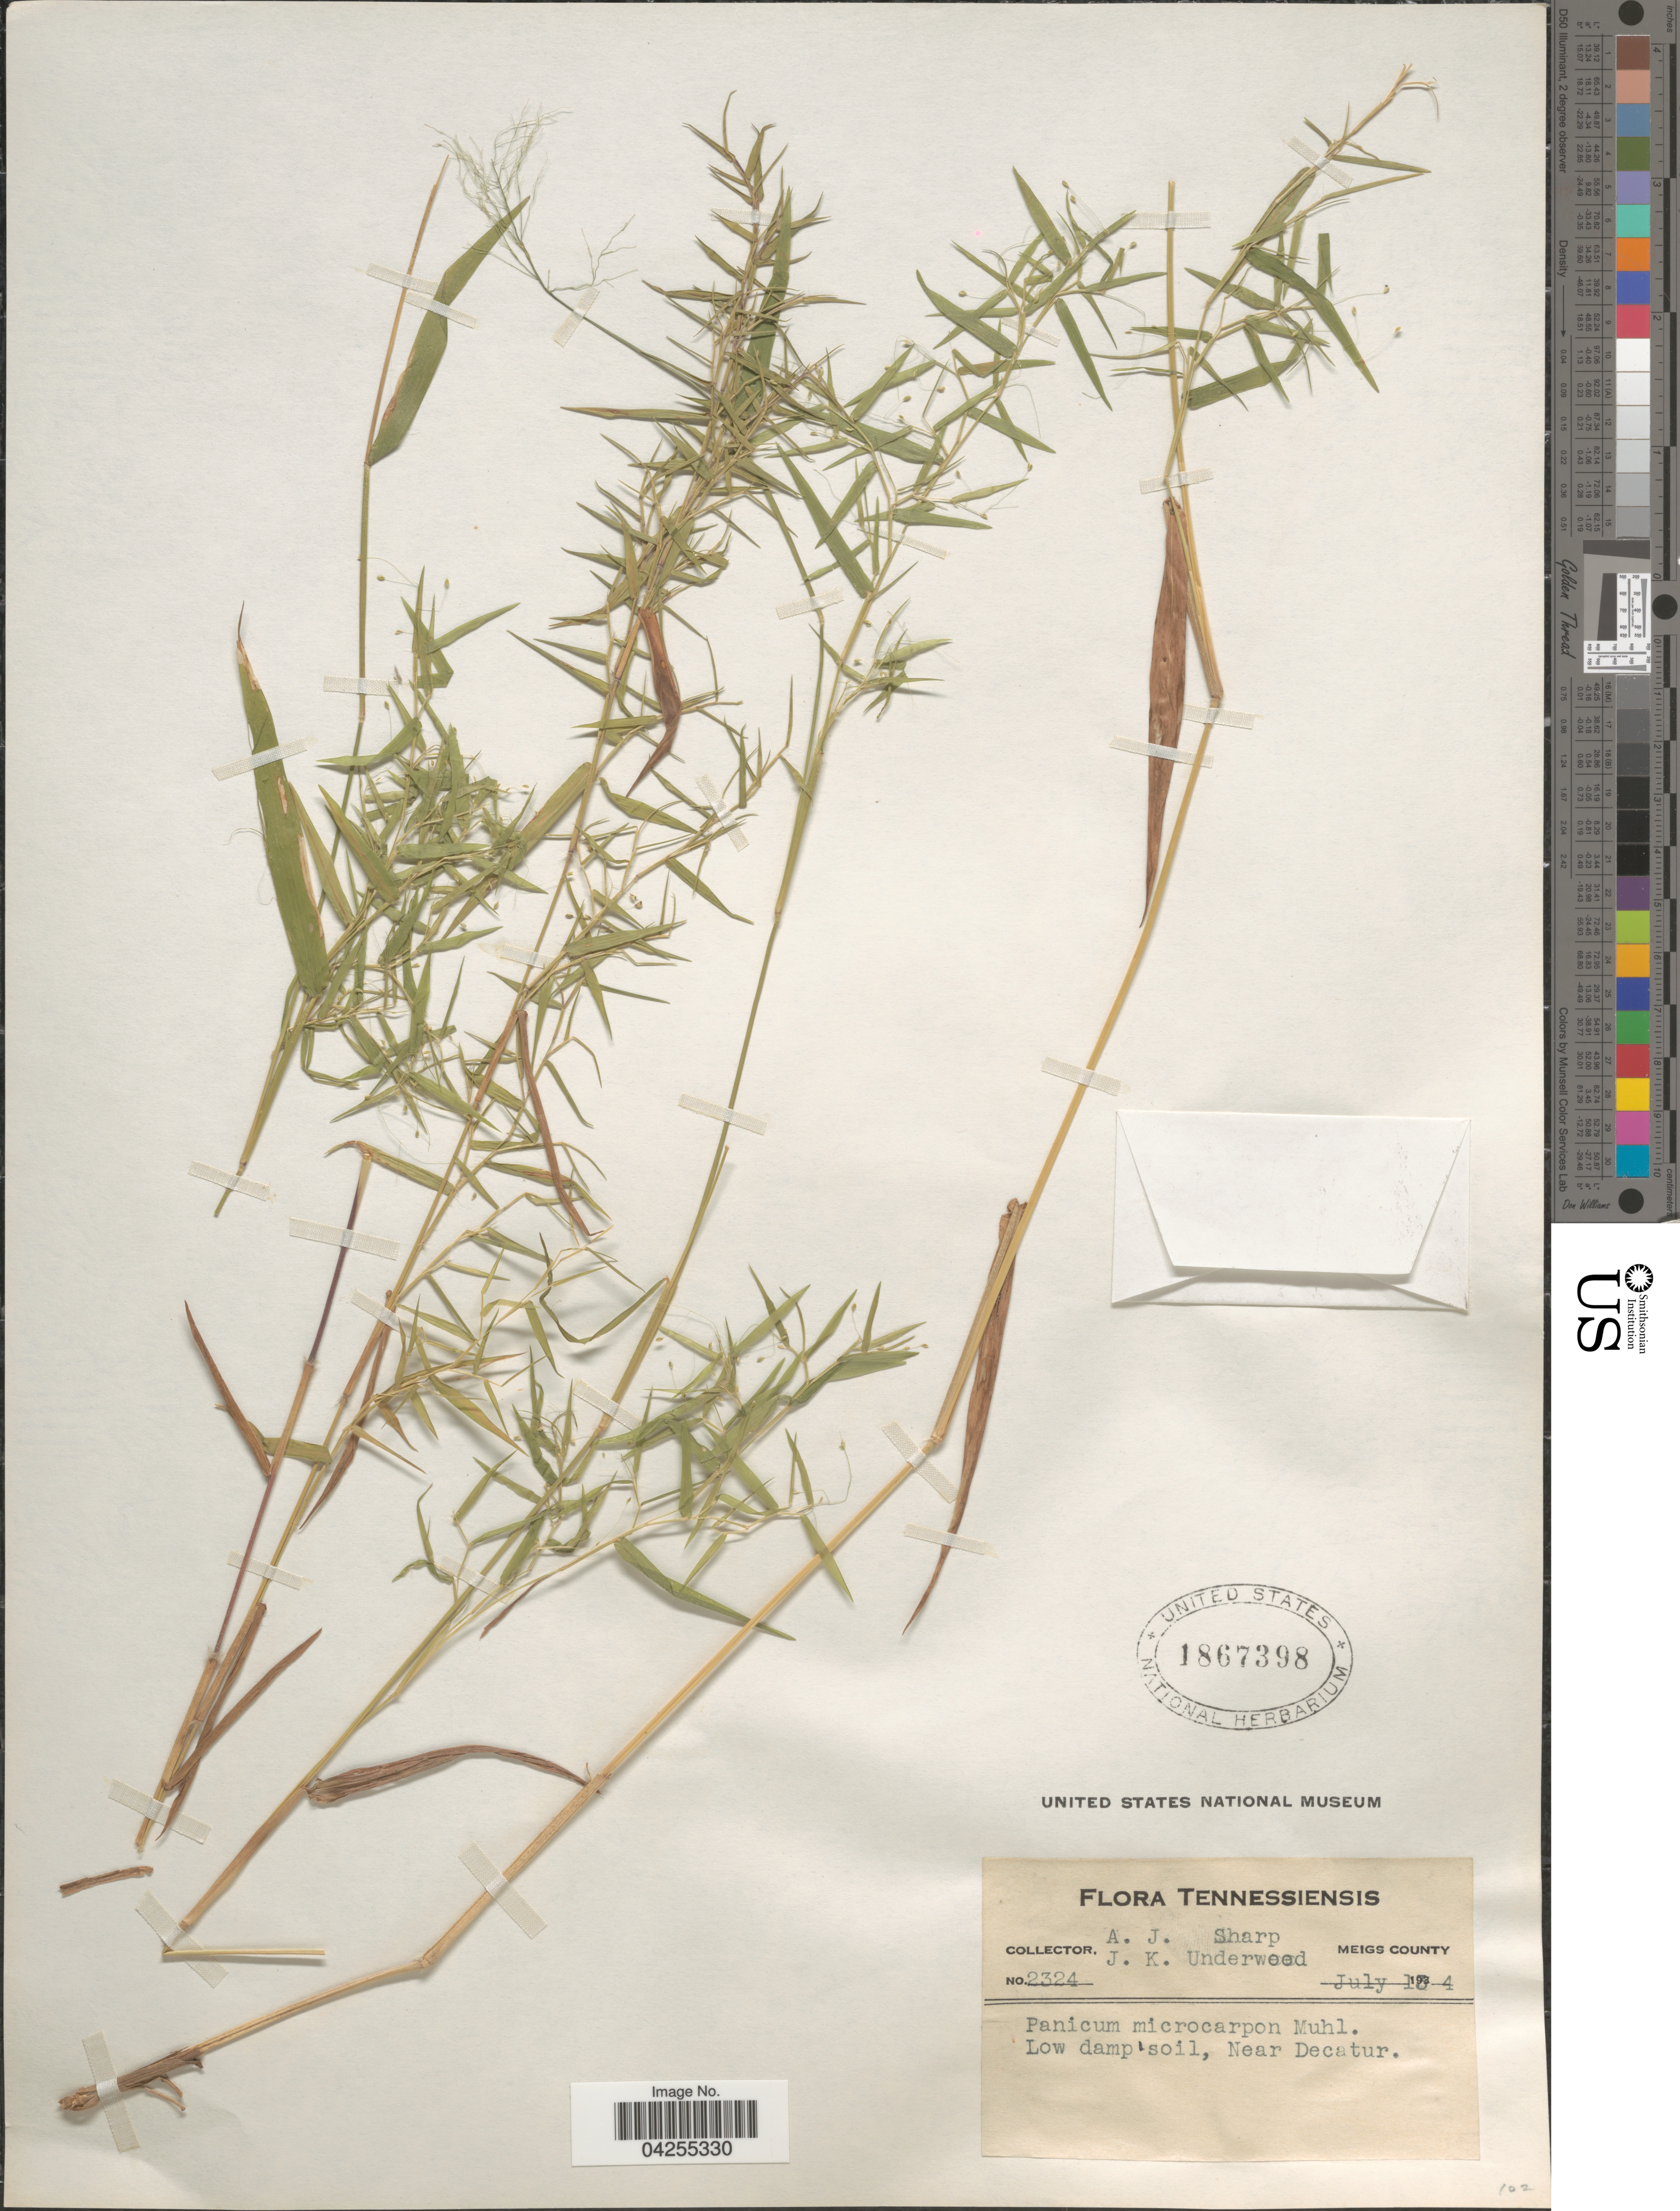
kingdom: Plantae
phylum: Tracheophyta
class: Liliopsida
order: Poales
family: Poaceae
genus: Dichanthelium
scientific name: Dichanthelium dichotomum var. dichotomum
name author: (L.) Gould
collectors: A. J. Sharp & J. K. Underwood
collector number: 2324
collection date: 1934-07-18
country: United States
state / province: Tennessee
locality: Meigs County. Low damp soil, Near Decatur.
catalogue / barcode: US 1867398